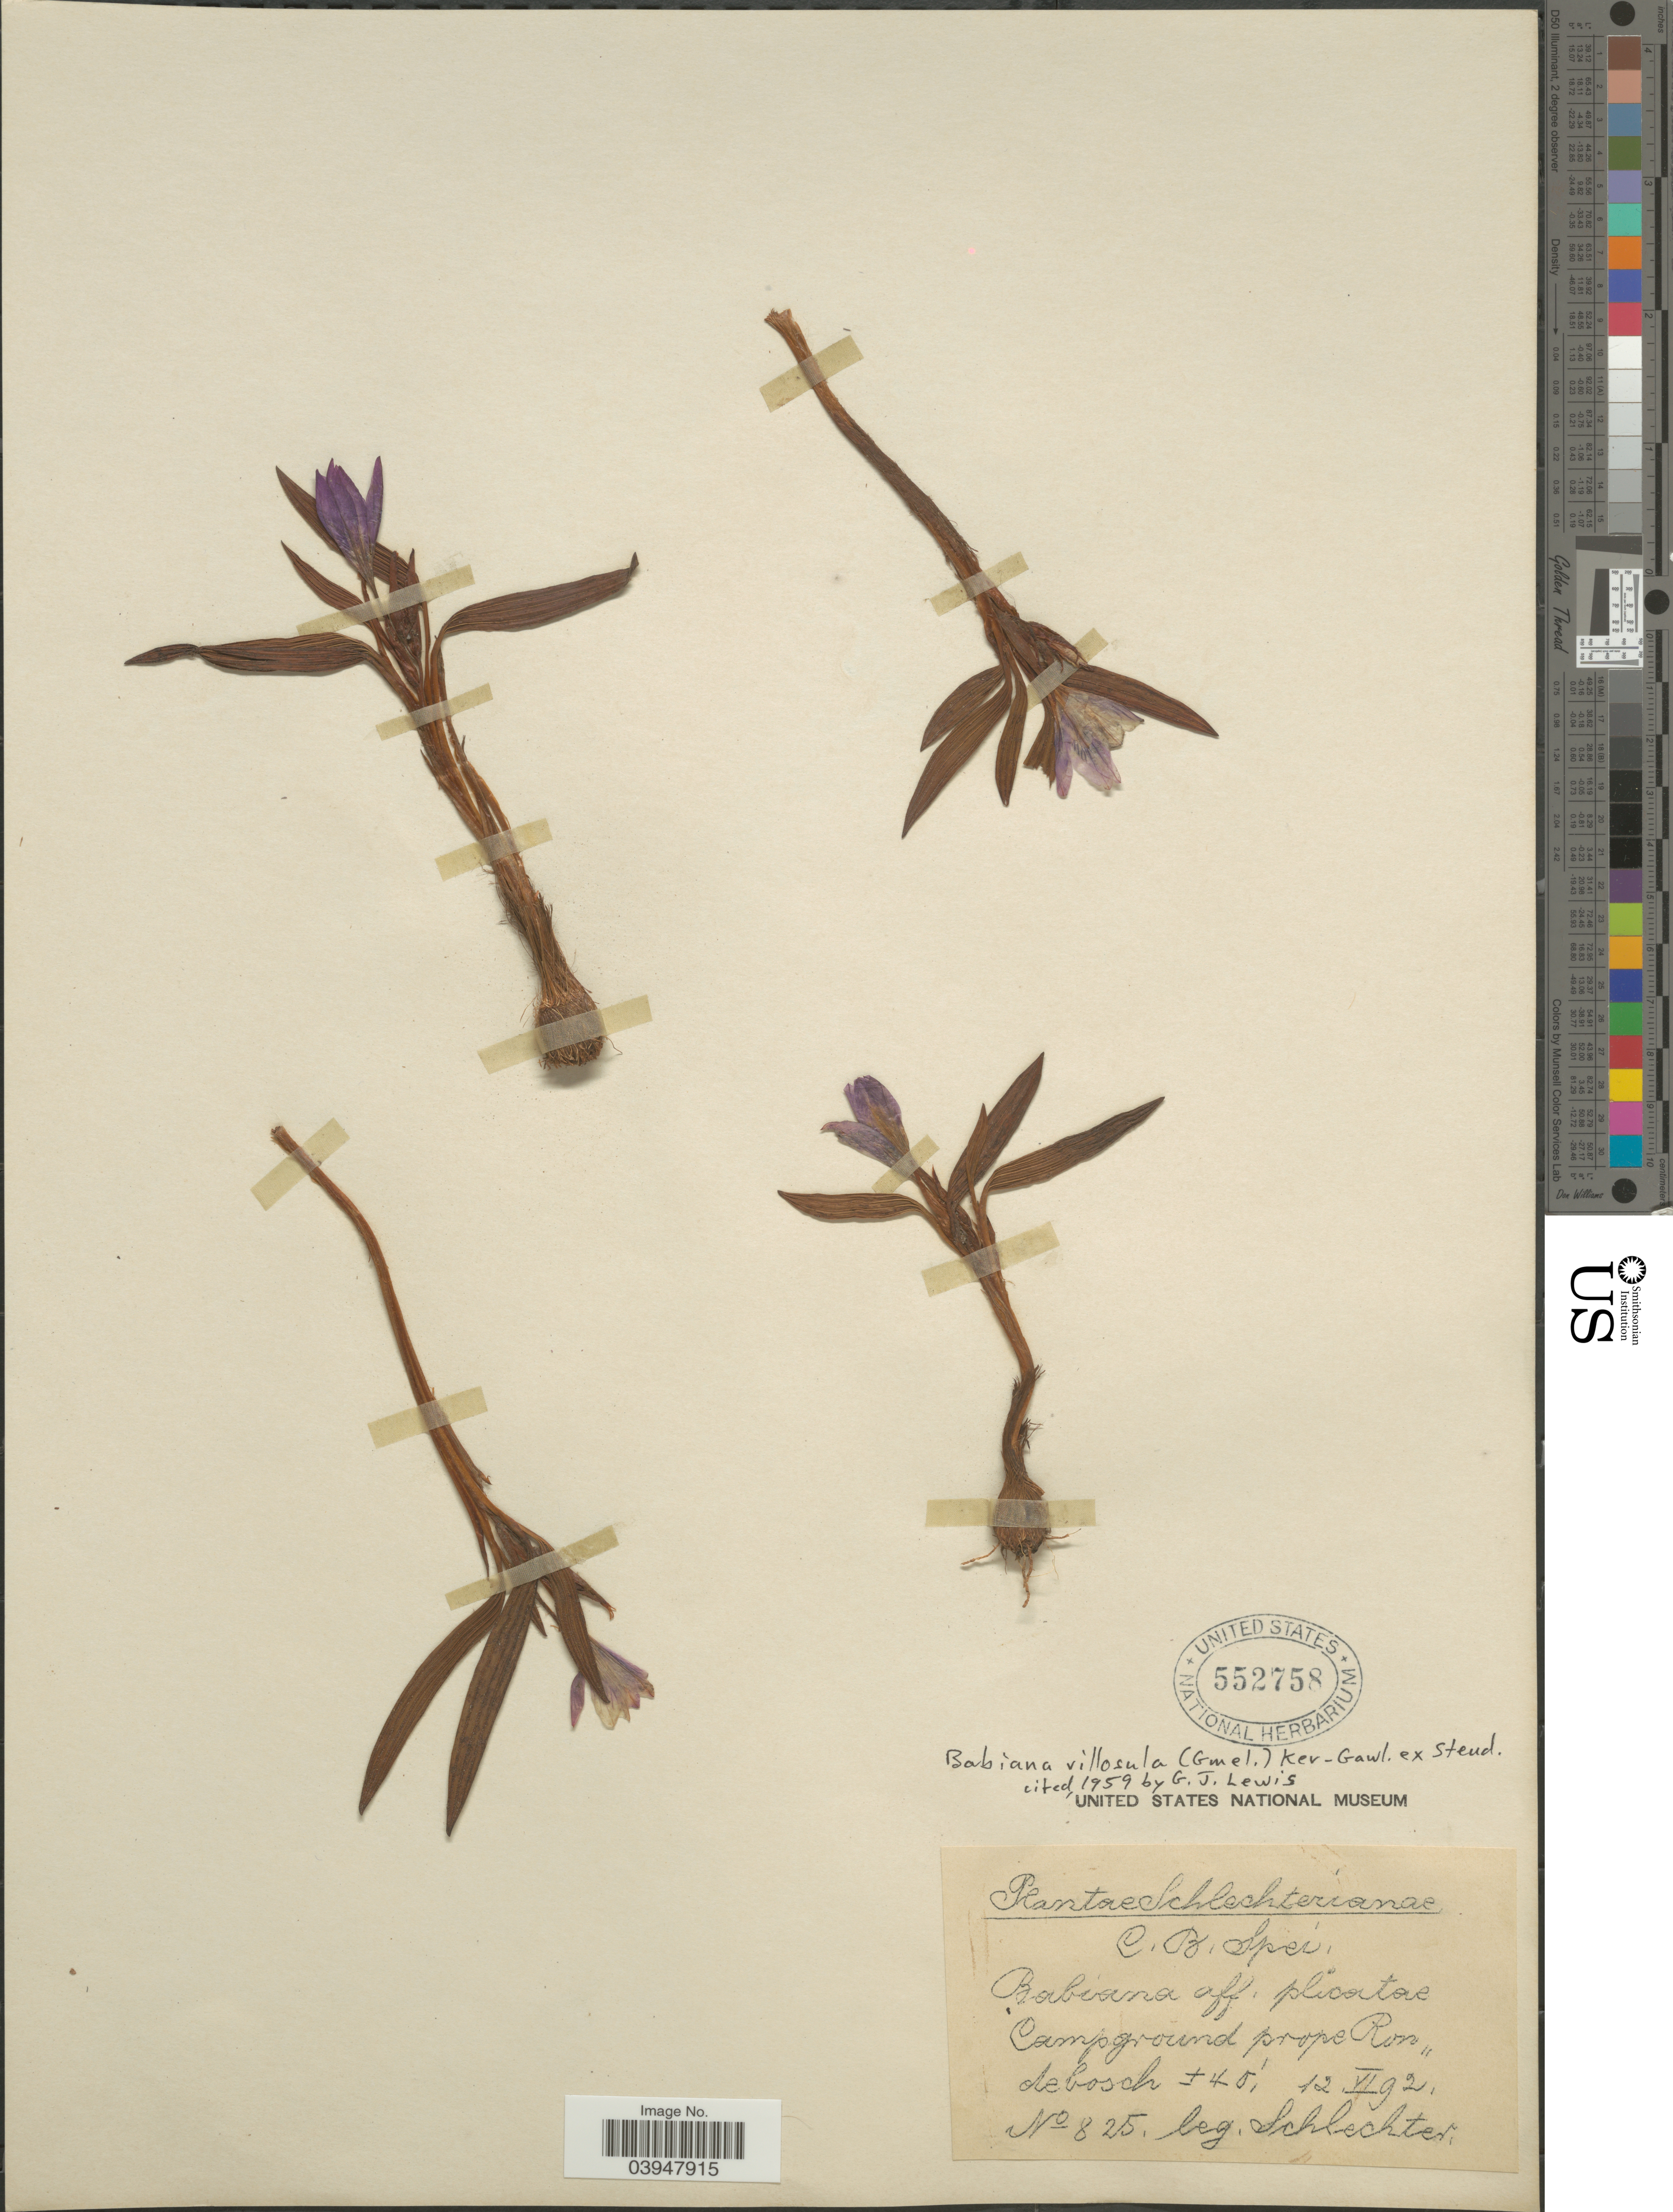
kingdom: Plantae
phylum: Tracheophyta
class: Liliopsida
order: Asparagales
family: Iridaceae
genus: Babiana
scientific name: Babiana villosula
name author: (J.F. Gmel.) Ker Gawl. ex Steud.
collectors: Schlechter, --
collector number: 825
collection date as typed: Transcribed d/m/y: 12/6/92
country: South Africa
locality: C. B. Spei. Camp ground prope Ron, de bosch.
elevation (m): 12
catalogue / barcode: US 552758